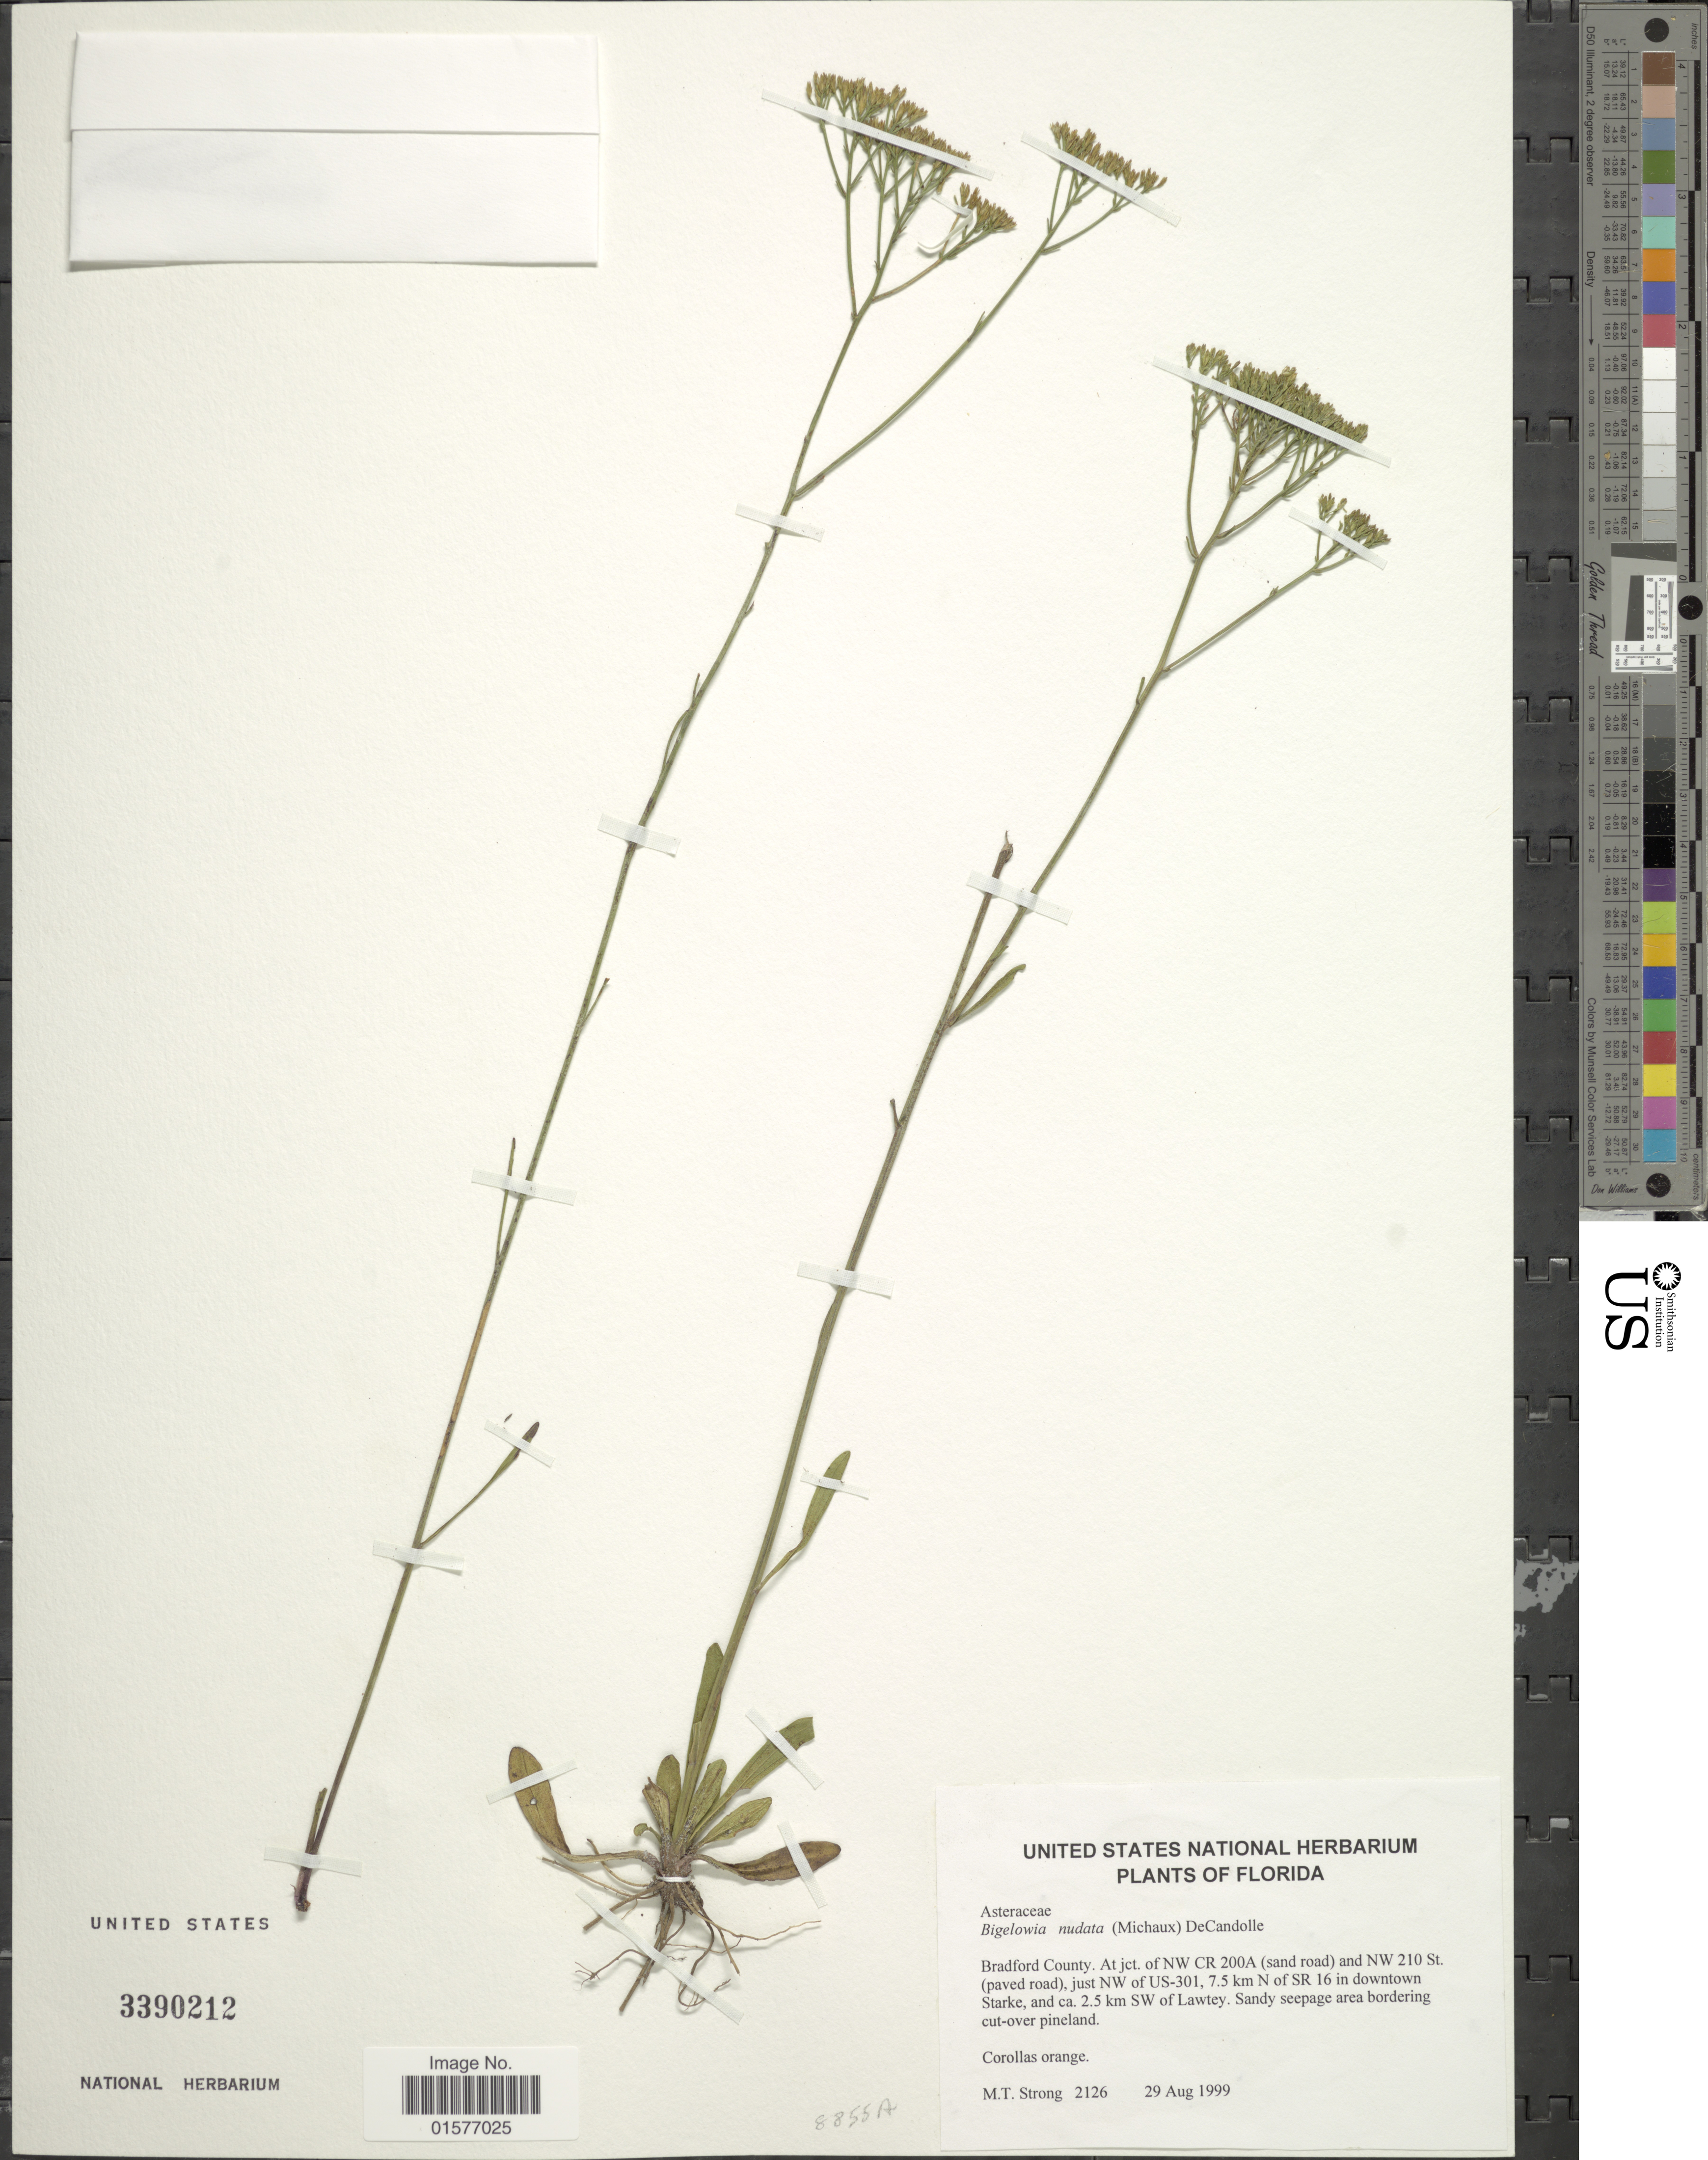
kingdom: Plantae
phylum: Tracheophyta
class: Magnoliopsida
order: Asterales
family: Asteraceae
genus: Bigelowia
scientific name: Bigelowia nudata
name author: (Michx.) DC.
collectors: M. T. Strong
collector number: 2126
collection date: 1999-08-29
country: United States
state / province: Florida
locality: Bradford County, At jct. of NW CR 200A (sand road) and NW 210 St. (paved road), just NW of US-301, 7.5 km N of SR 16 in downtown Starke, and ca. 2.5 km SW of Lawtey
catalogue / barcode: US 3390212